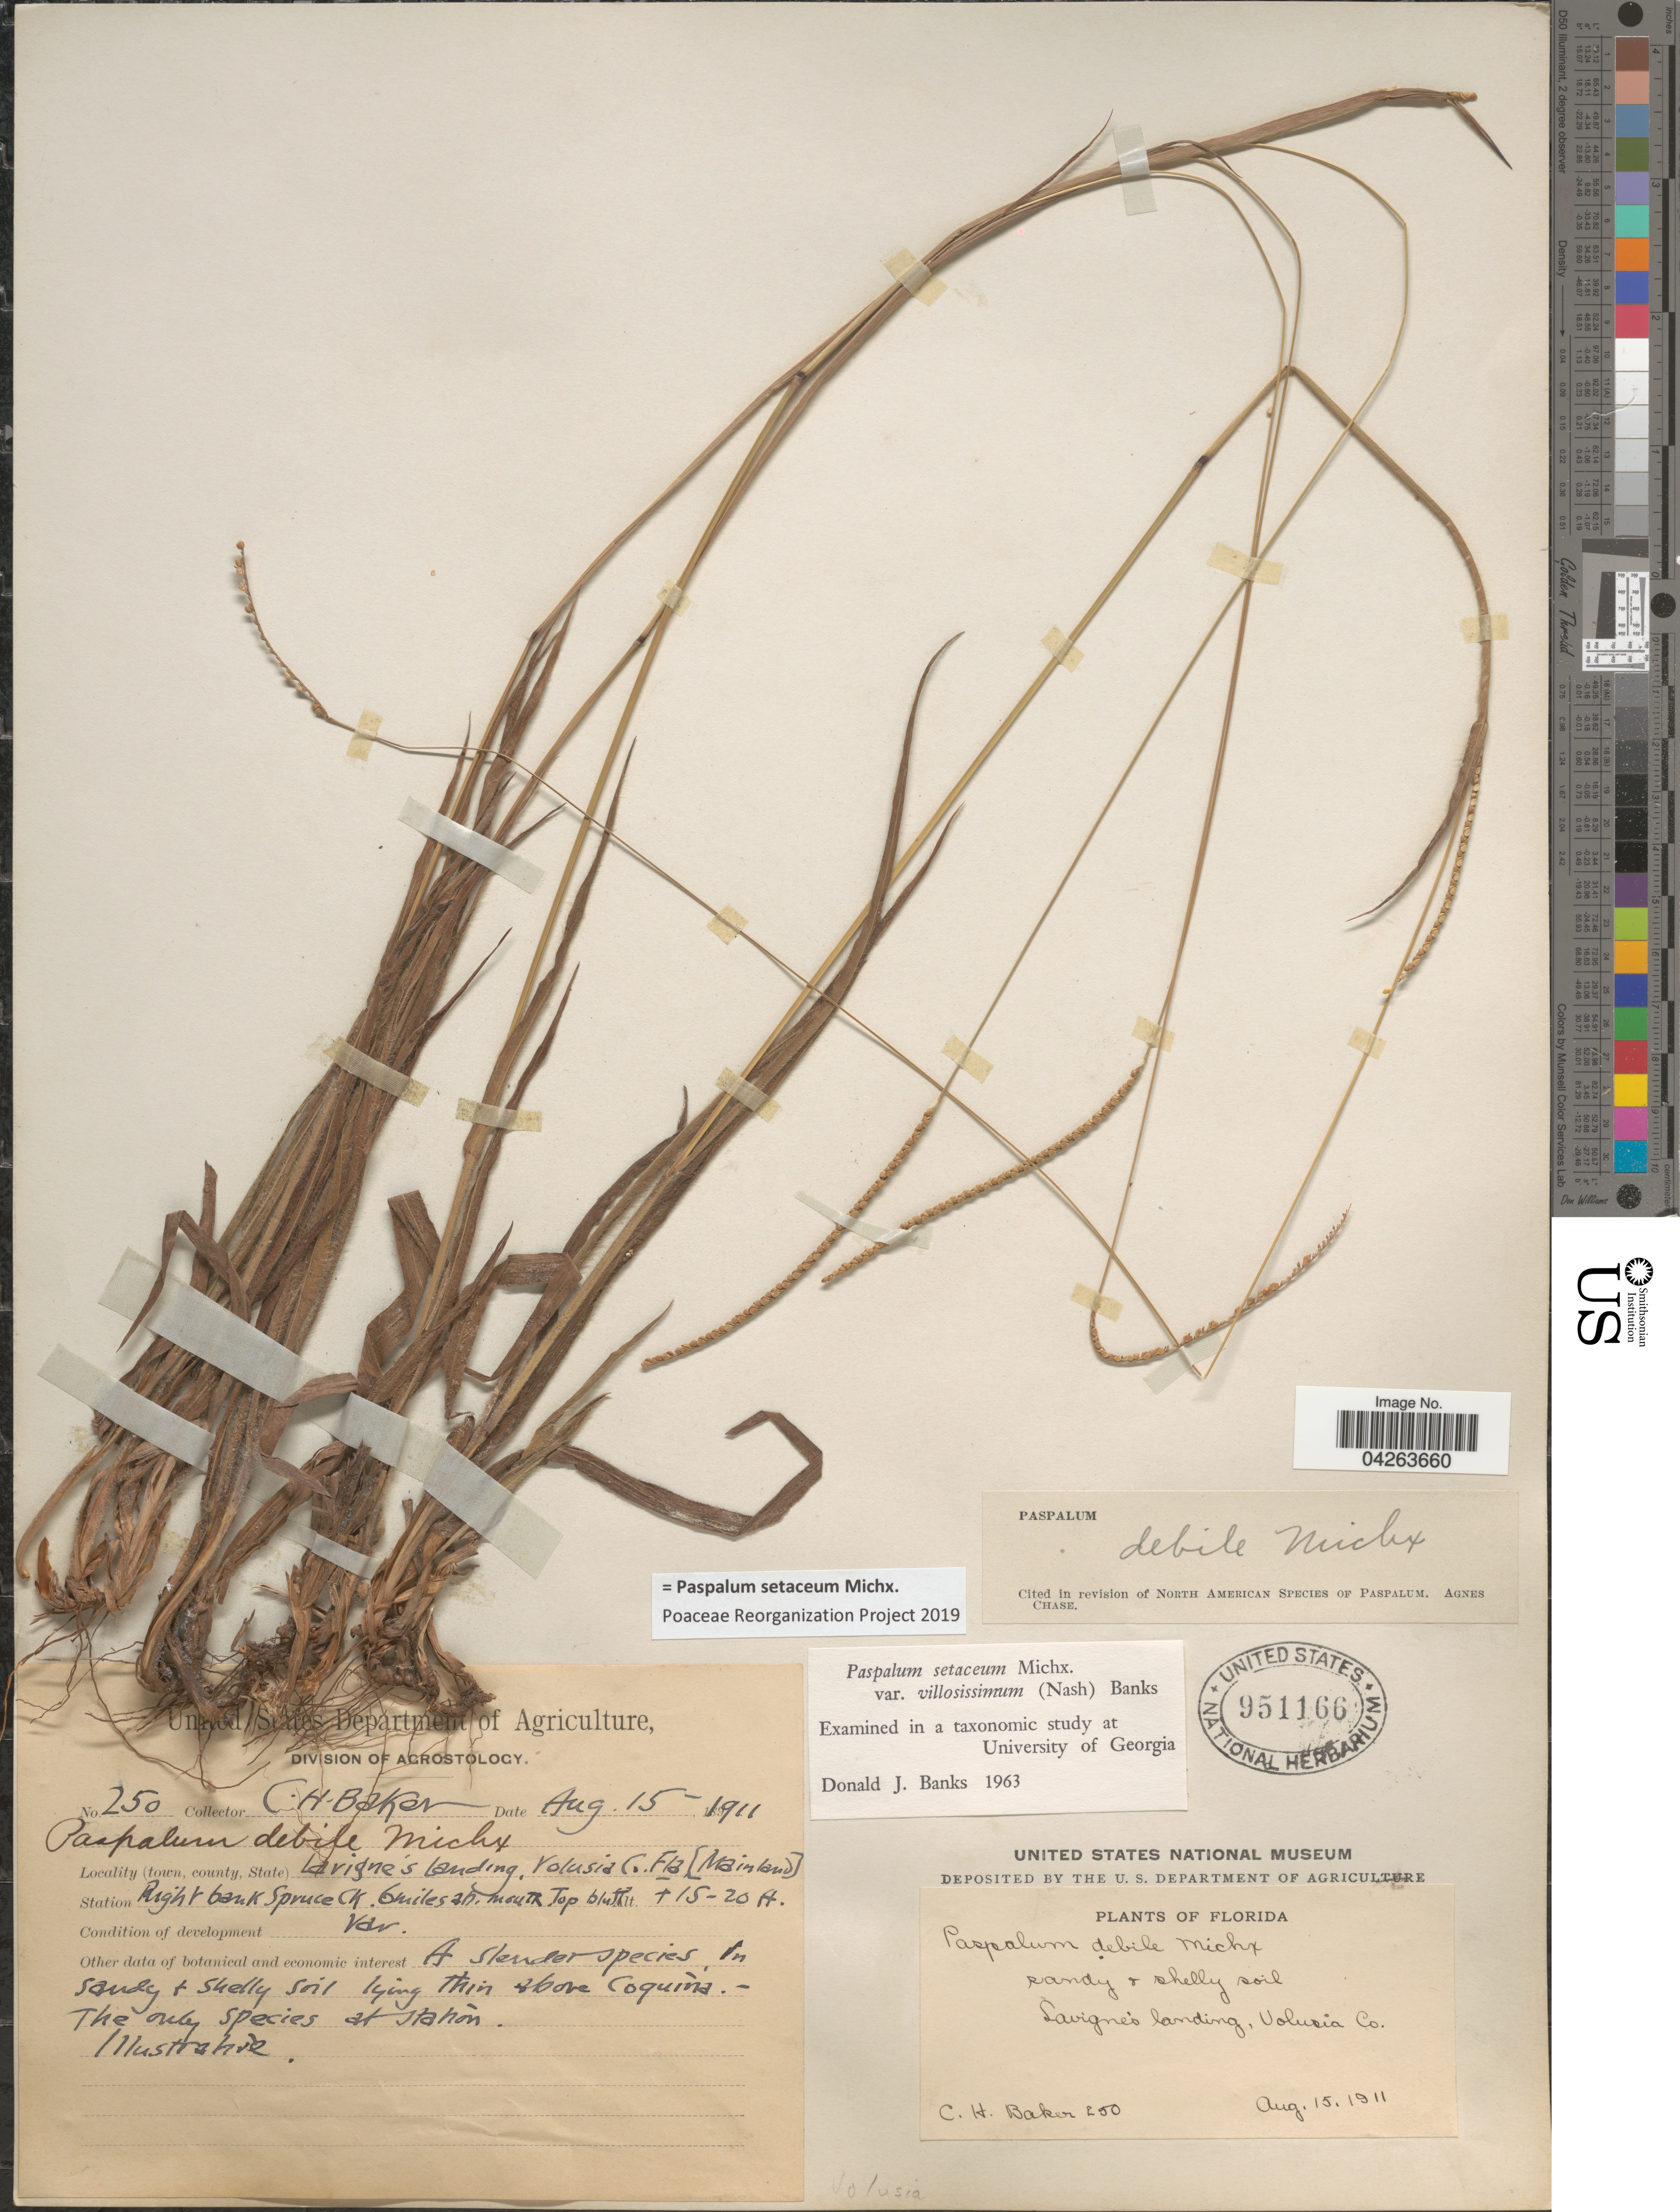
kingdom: Plantae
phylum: Tracheophyta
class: Liliopsida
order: Poales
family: Poaceae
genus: Paspalum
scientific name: Paspalum setaceum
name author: Michx.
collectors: C. H. Baker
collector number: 250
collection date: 1911-08-15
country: United States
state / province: Florida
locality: Lavigne's Landing, Volusia Co. [Mainland]. Station Right Bank Spruce Ck. 6 miles on mouth Top bluff.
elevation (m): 5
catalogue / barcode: US 951166